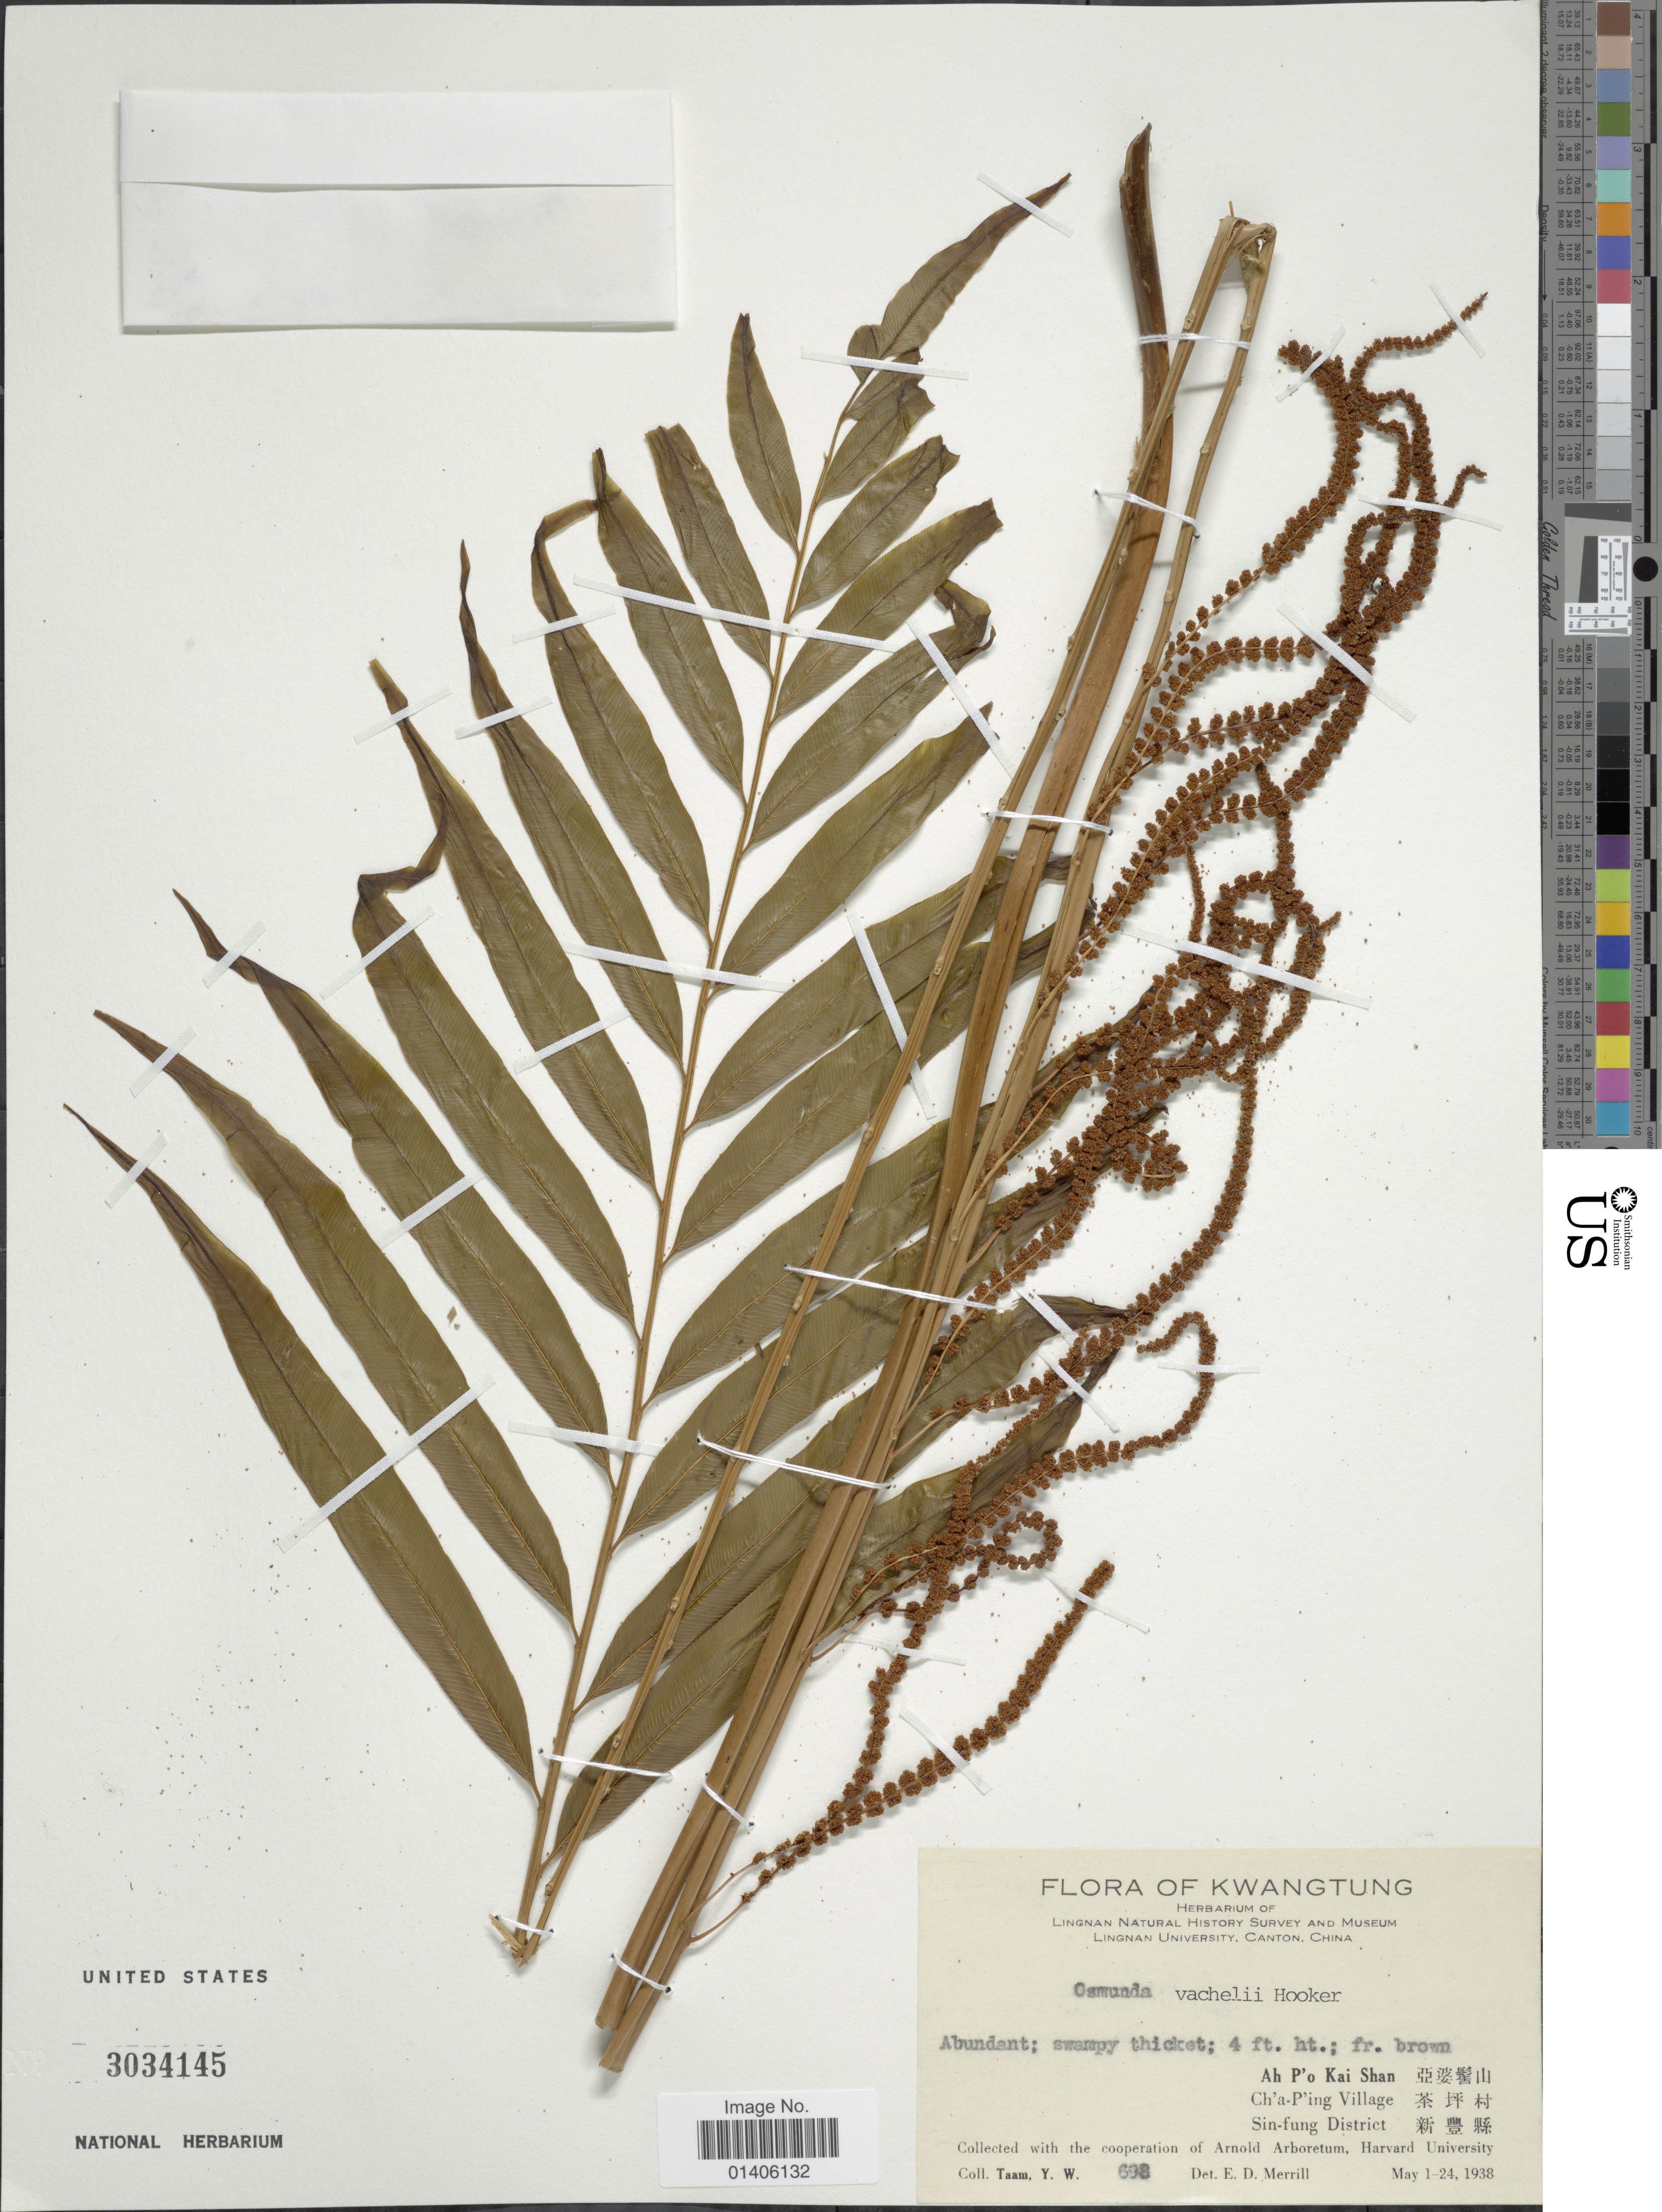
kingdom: Plantae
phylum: Tracheophyta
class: Polypodiopsida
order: Osmundales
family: Osmundaceae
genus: Osmunda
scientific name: Osmunda vachellii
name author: Hook.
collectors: Y. W. Taam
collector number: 698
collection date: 1938-05-01/1938-05-24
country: China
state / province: Guangdong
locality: Kwangtung, Ah p'o Kai Shan X, Ch'a-p'ing Village X, Sin-fung District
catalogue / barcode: US 3034145